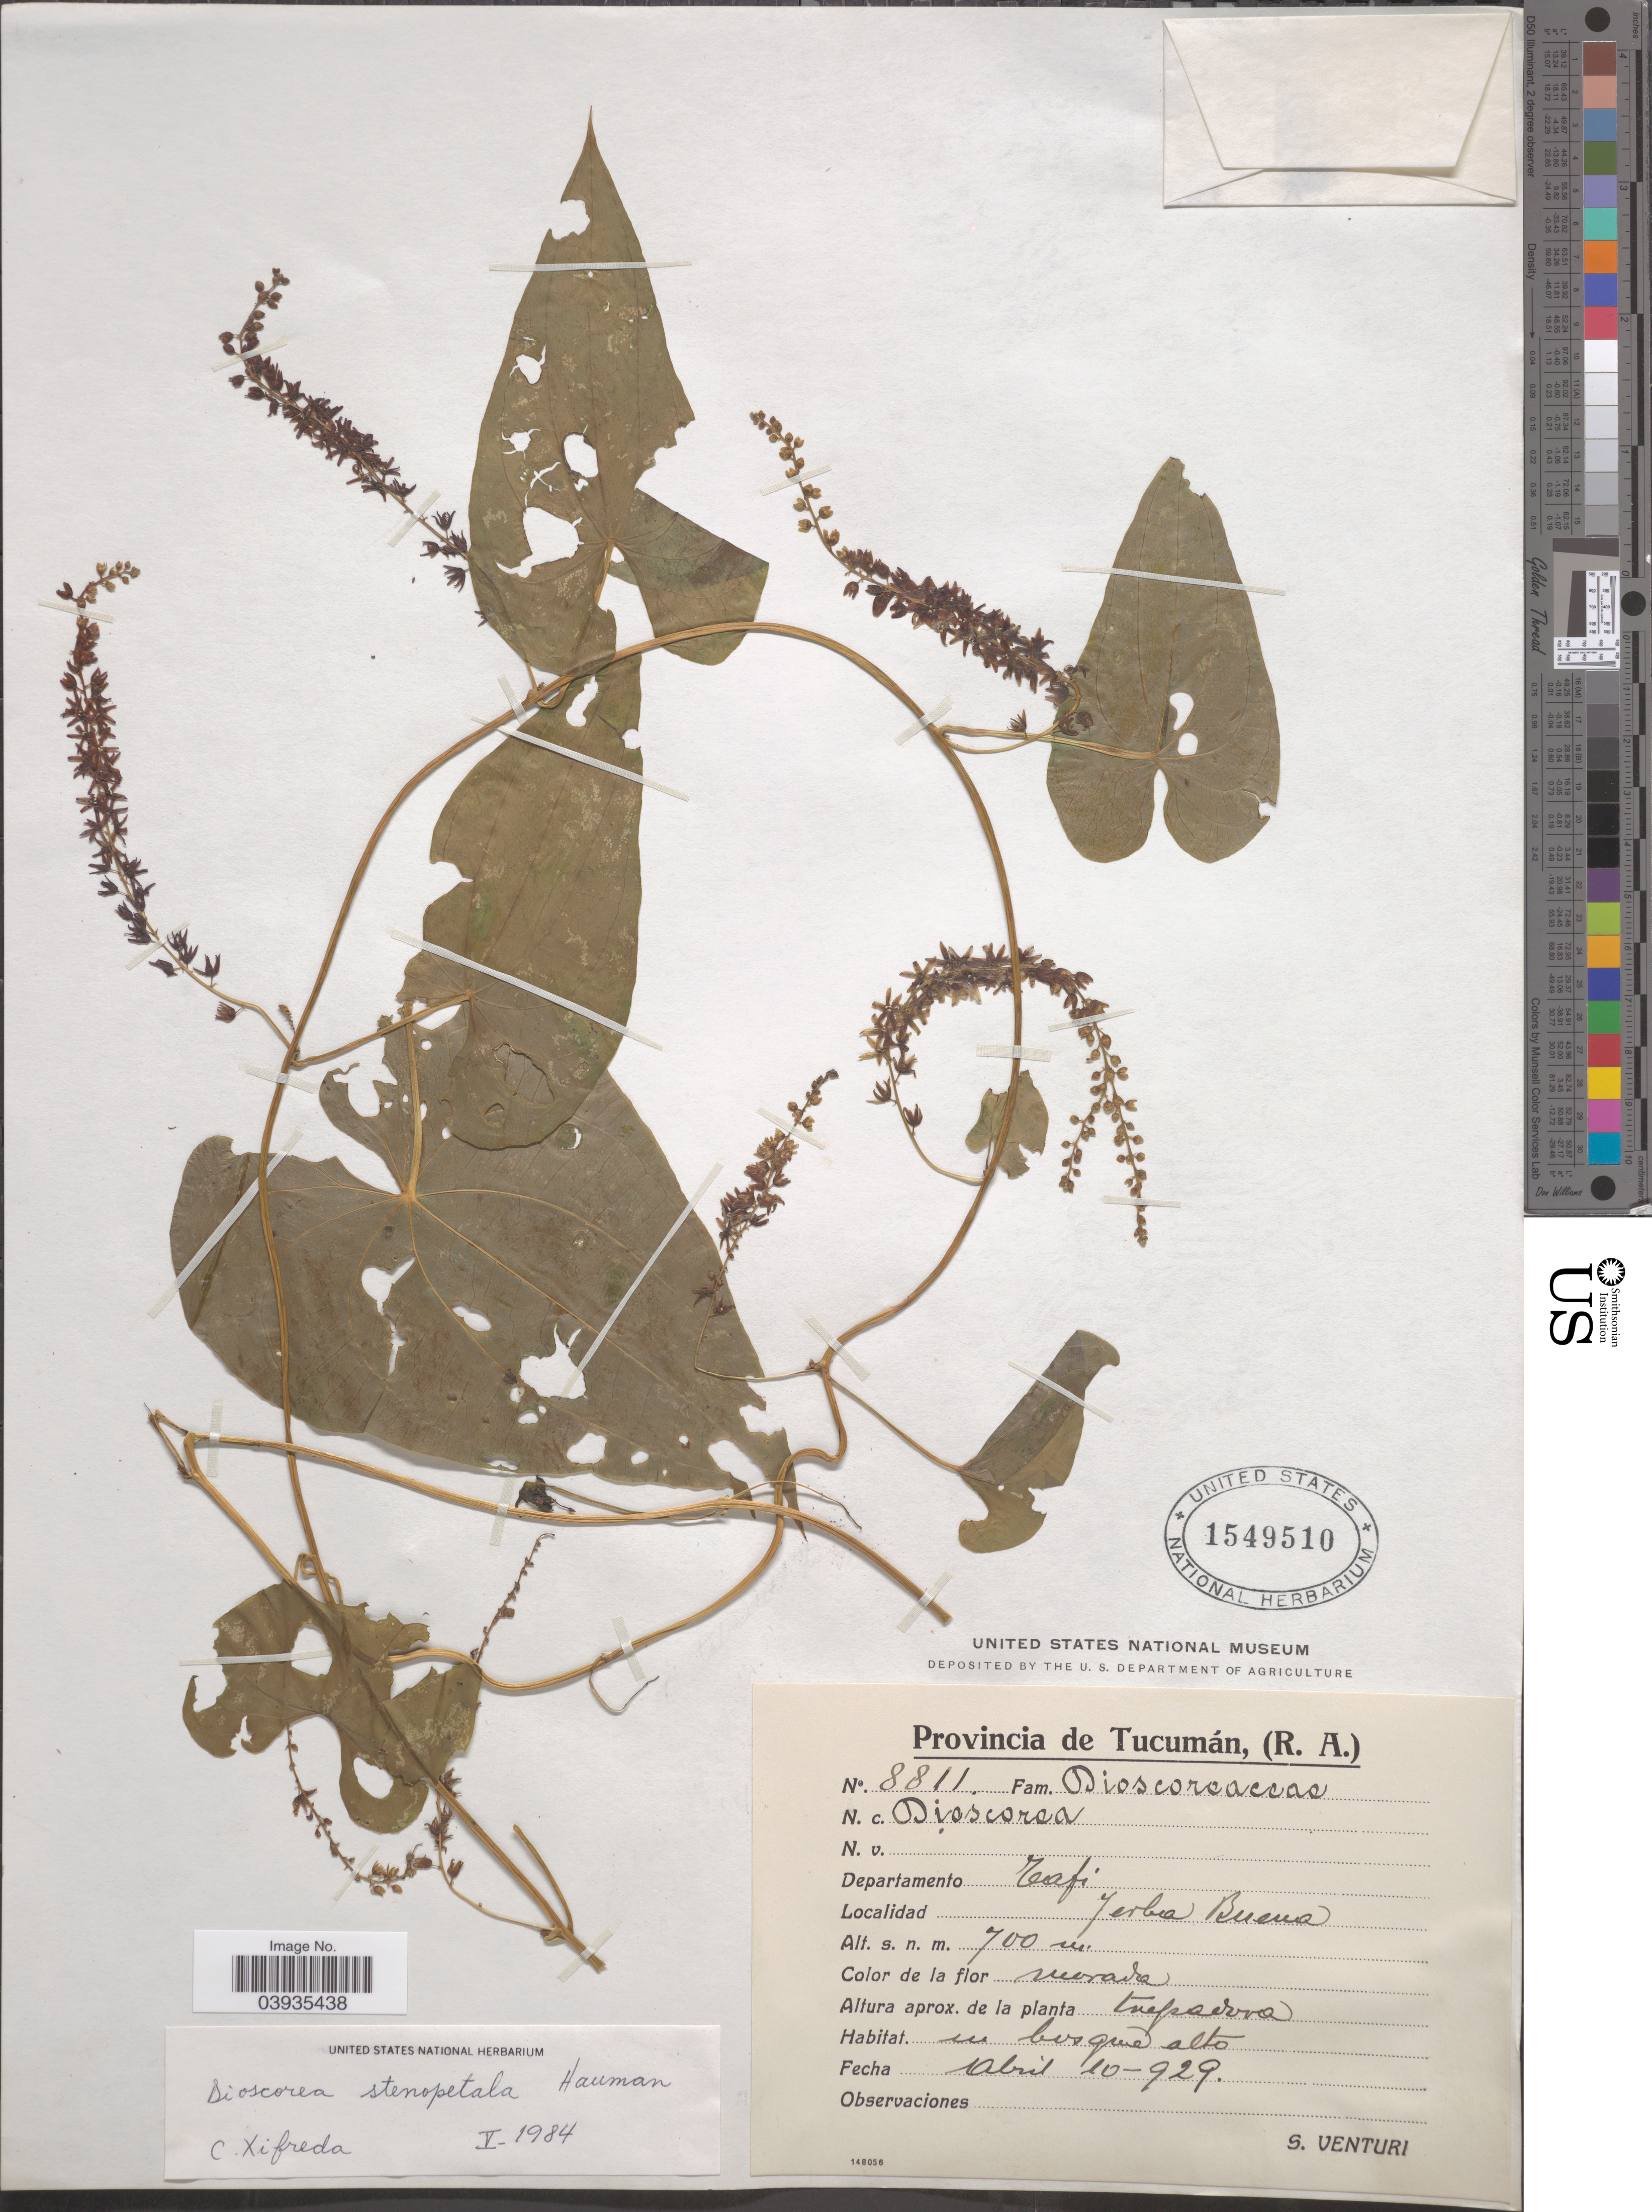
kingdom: Plantae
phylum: Tracheophyta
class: Liliopsida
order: Dioscoreales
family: Dioscoreaceae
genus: Dioscorea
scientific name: Dioscorea stenopetala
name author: Hauman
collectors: S. Venturi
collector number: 8811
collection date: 1929-04-10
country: Argentina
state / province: Tucuman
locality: Departamento Tafi. Yerba Buena.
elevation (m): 700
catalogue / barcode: US 1549510